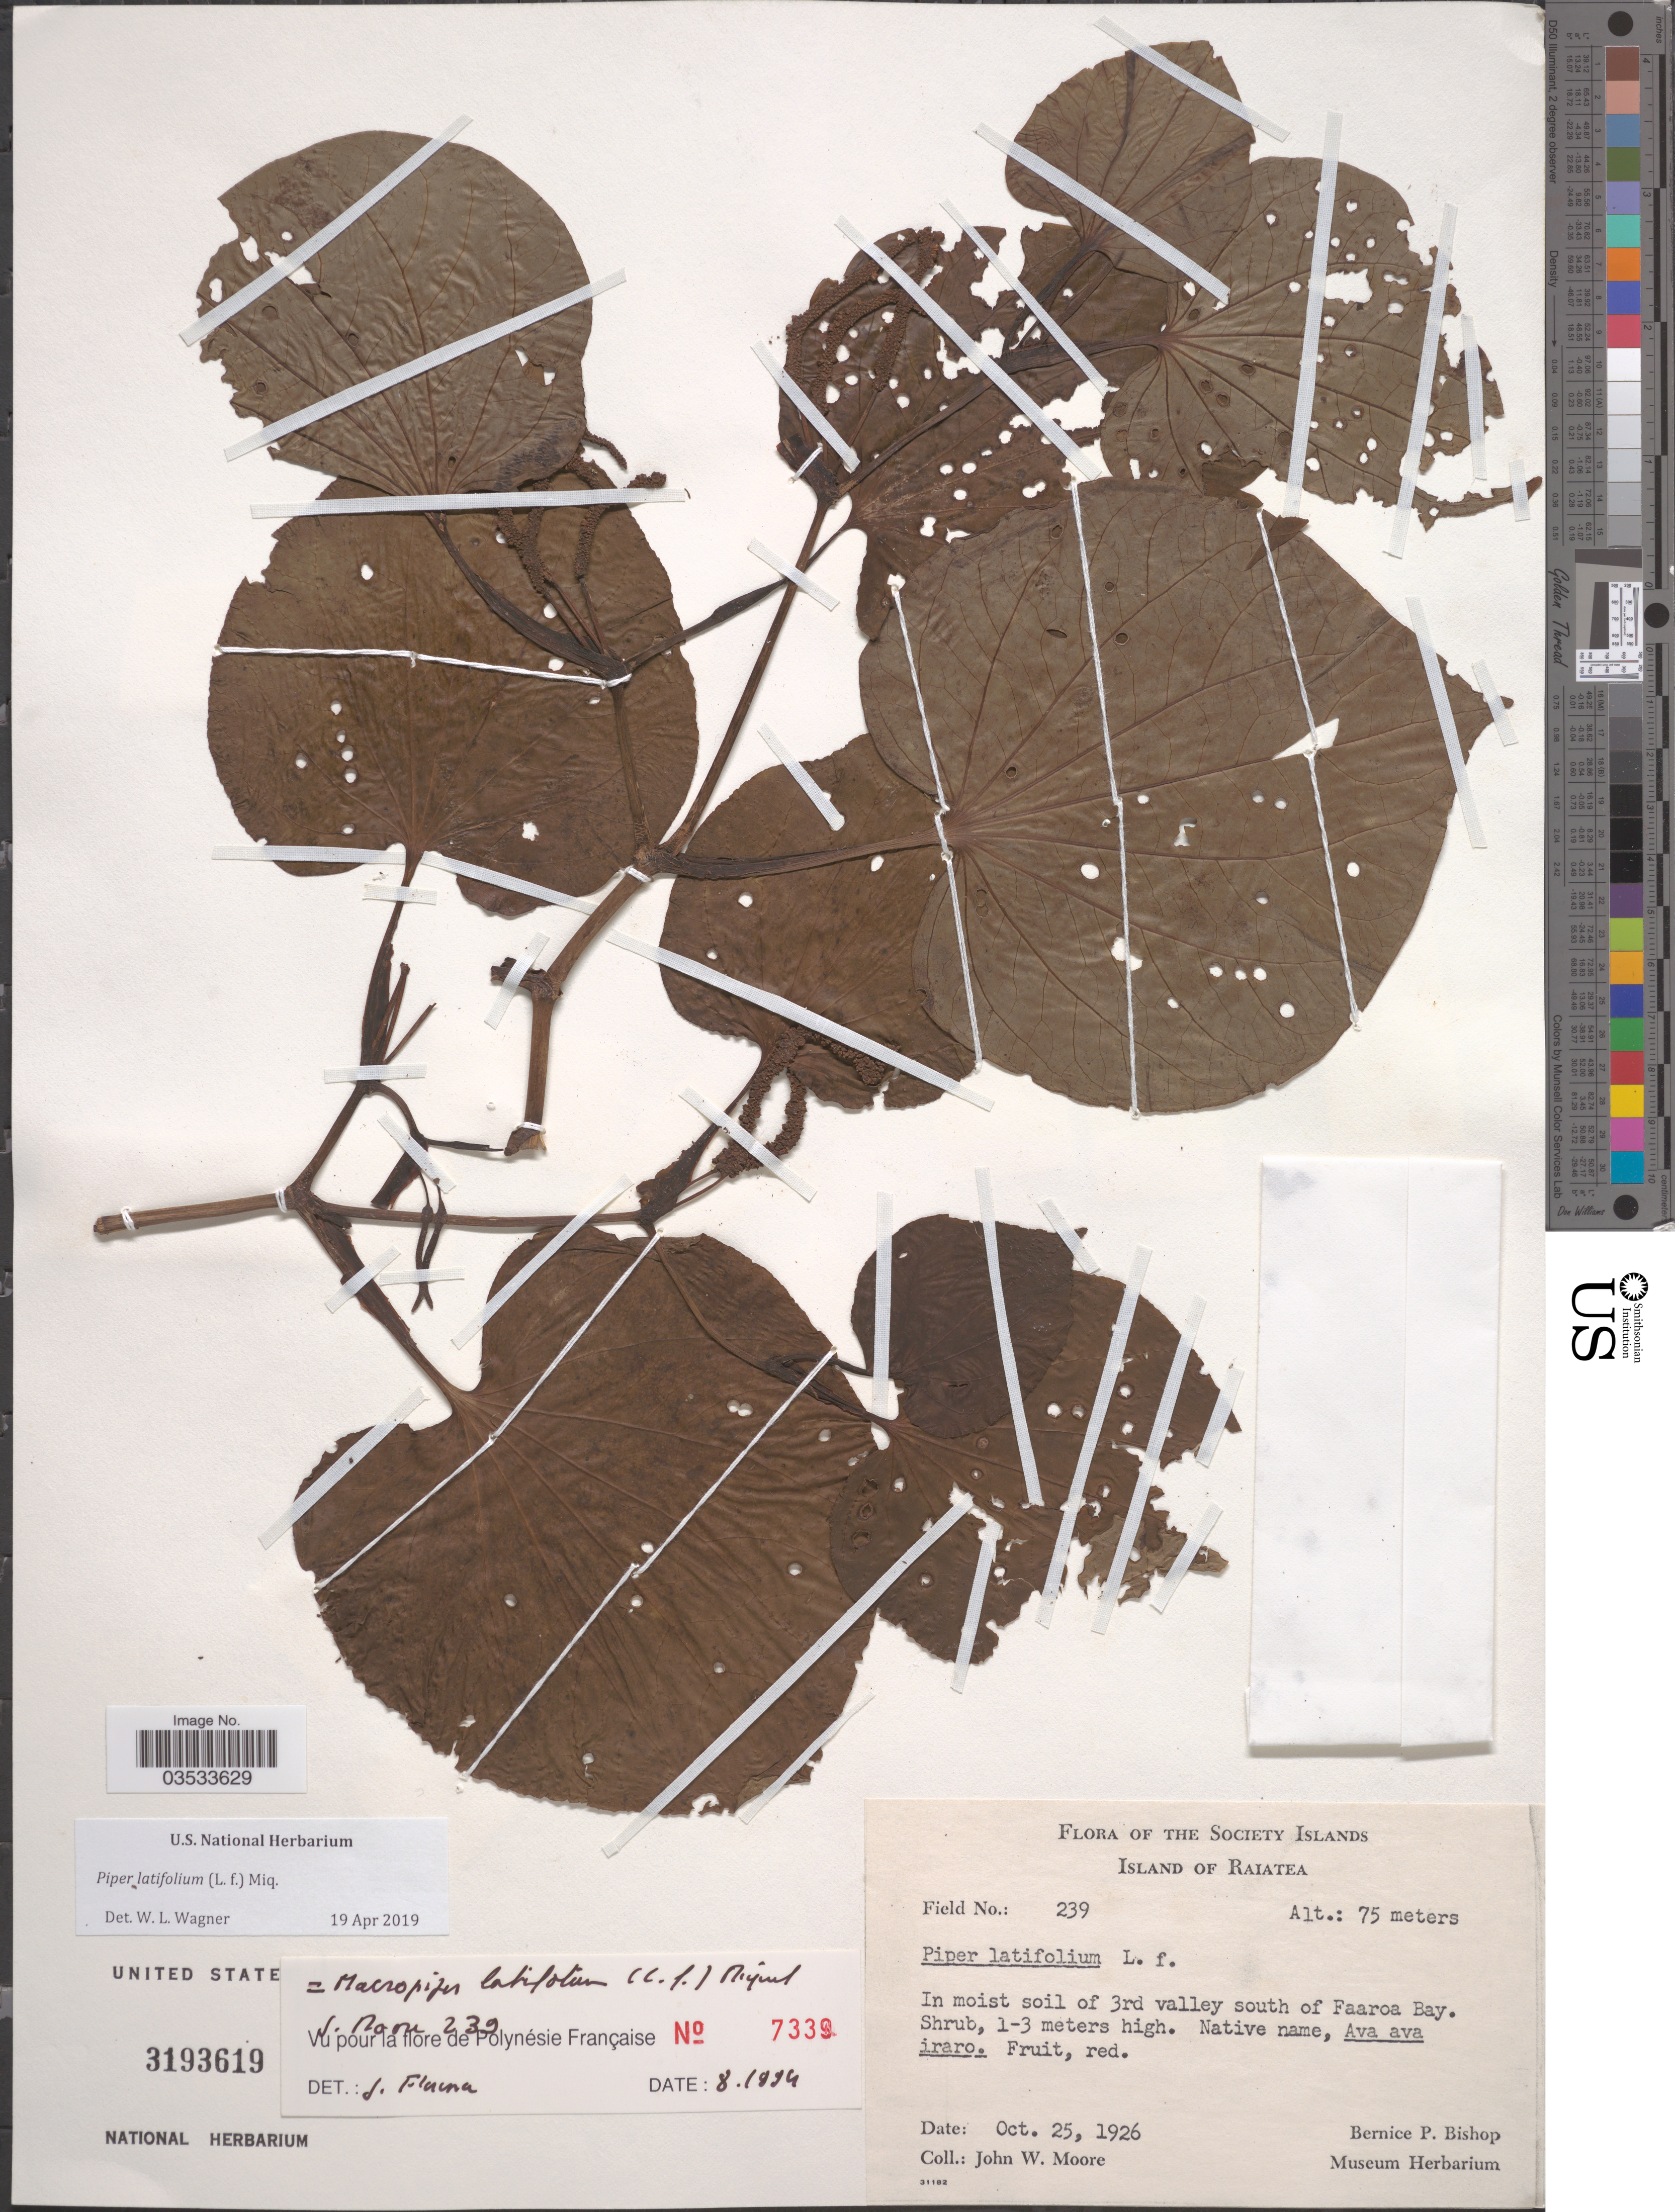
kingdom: Plantae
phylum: Tracheophyta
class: Magnoliopsida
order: Piperales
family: Piperaceae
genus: Piper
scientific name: Piper latifolium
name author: L. f.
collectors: J. Moore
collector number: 239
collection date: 1926-10-25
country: French Polynesia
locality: The Society Islands. Island of Raiatea. 3rd valley south of Faaroa Bay.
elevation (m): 75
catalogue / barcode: US 3193619